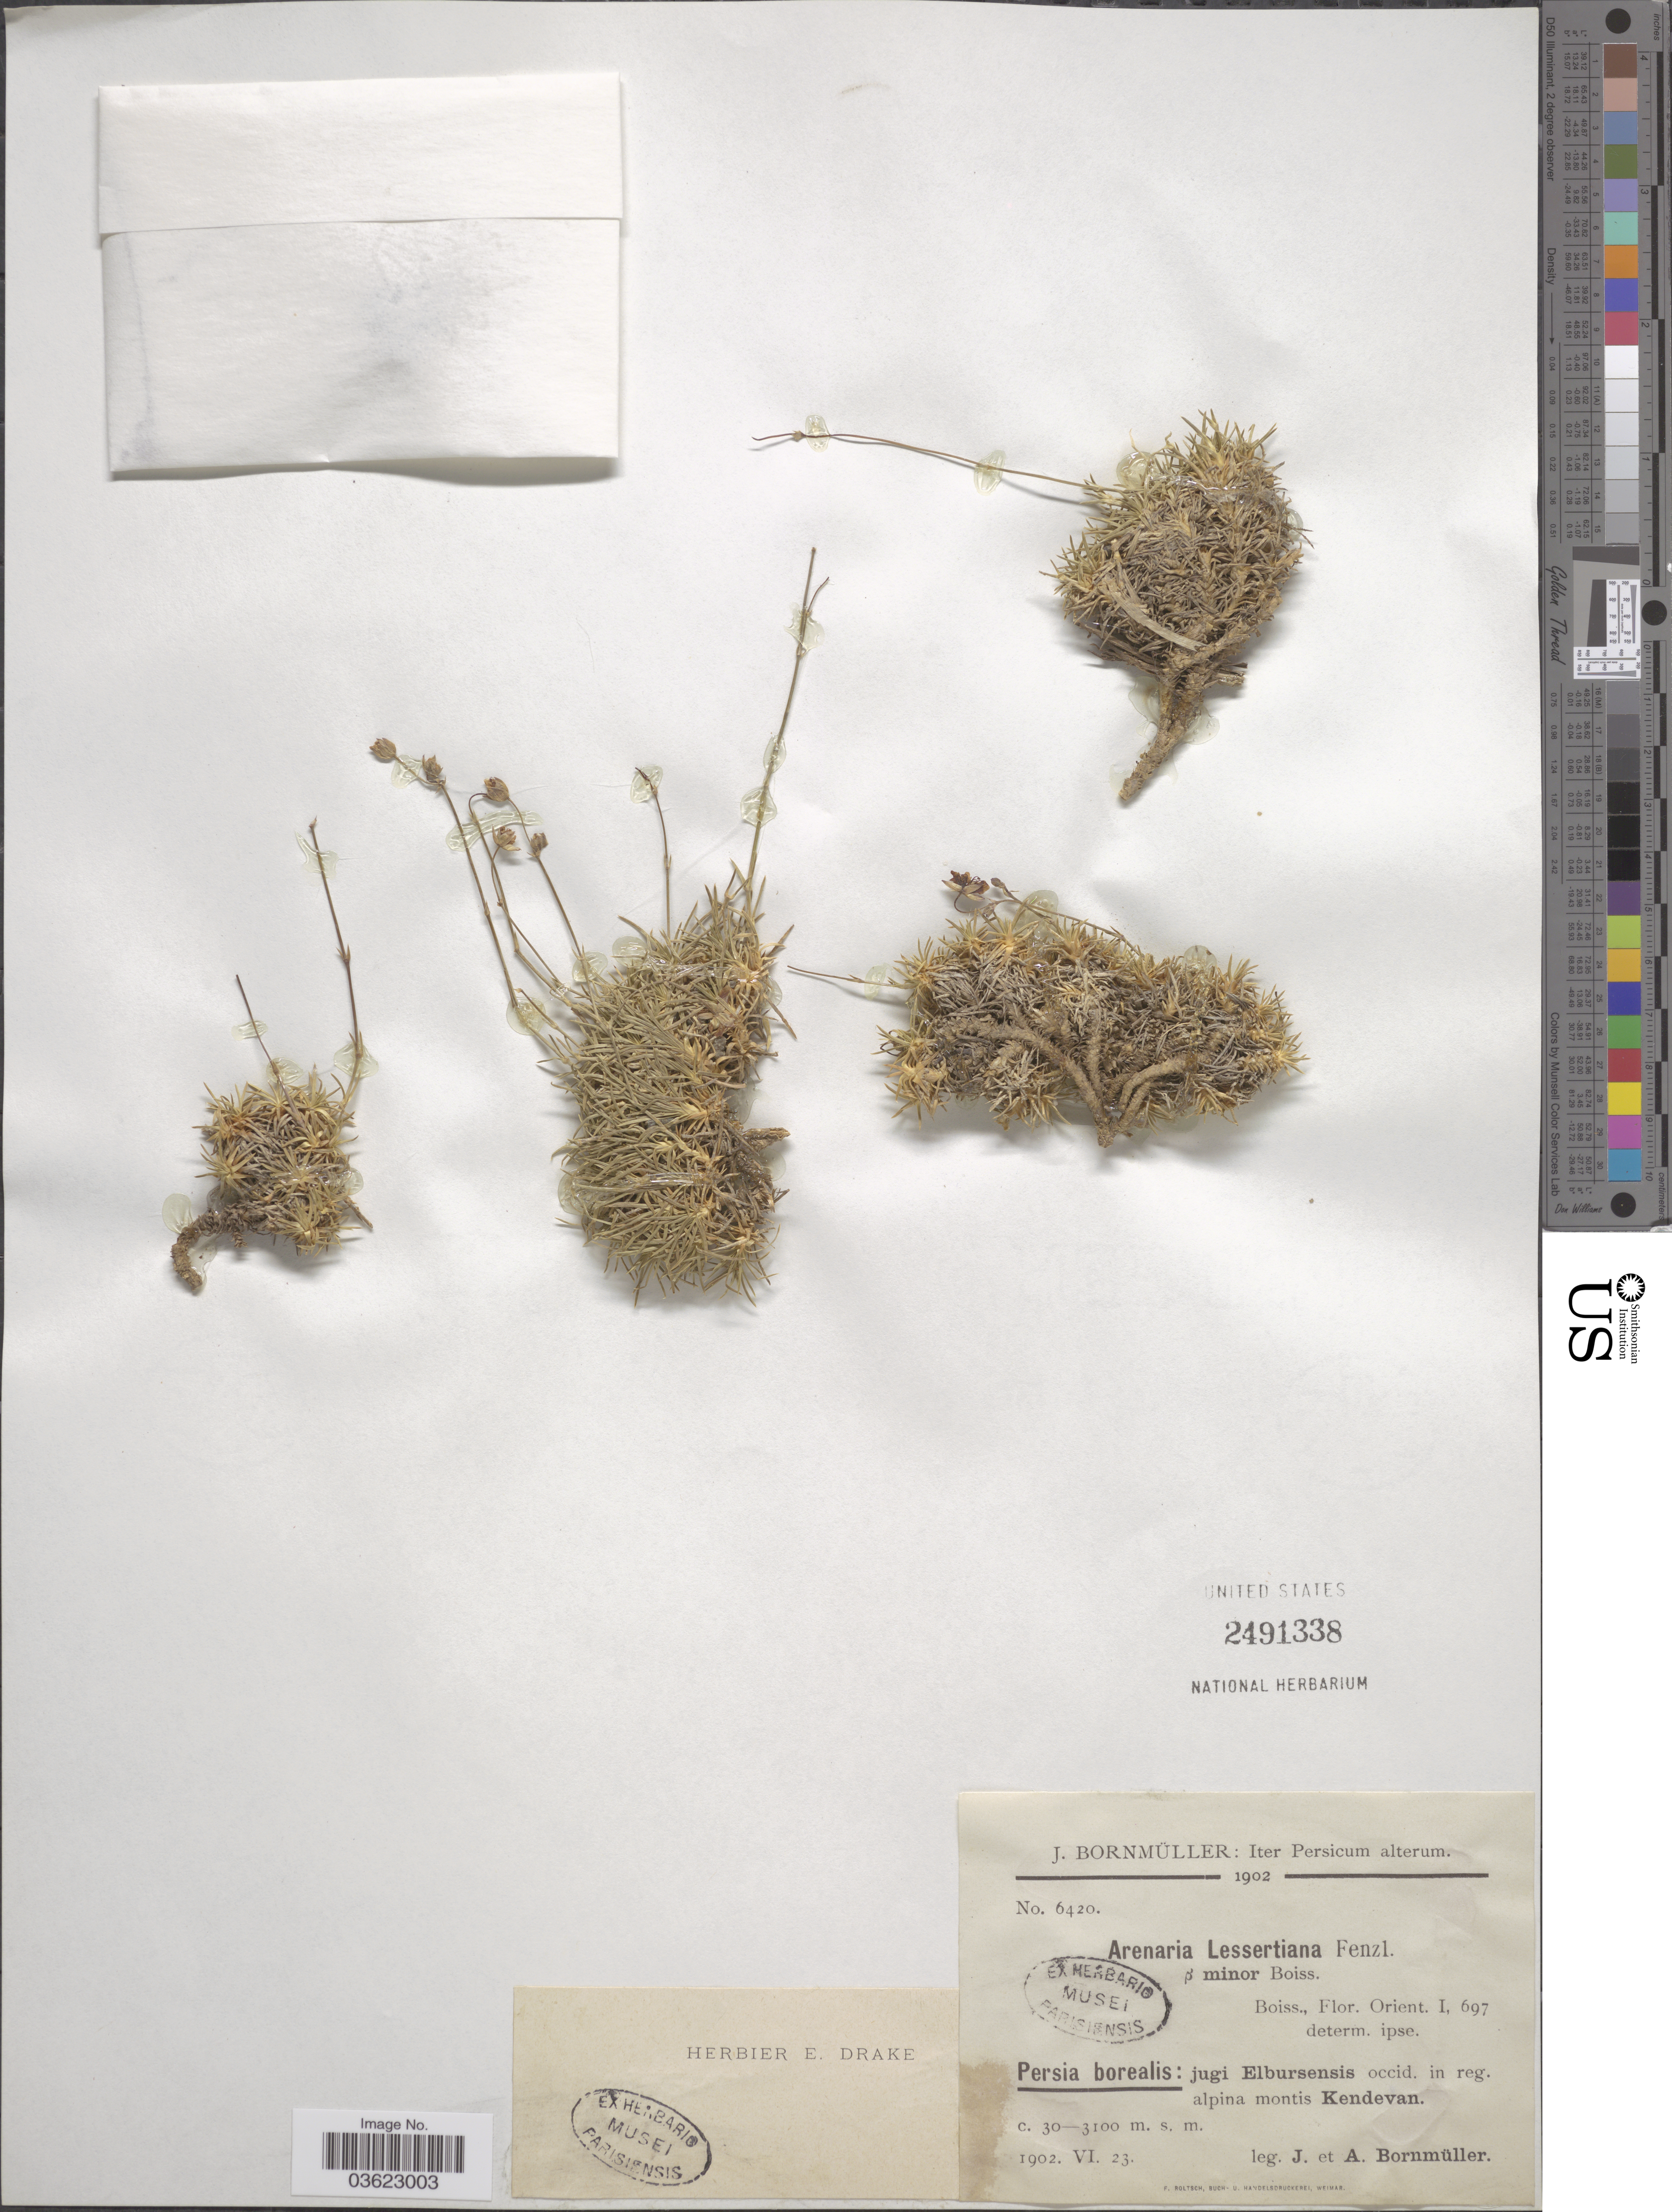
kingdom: Plantae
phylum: Tracheophyta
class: Magnoliopsida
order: Caryophyllales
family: Caryophyllaceae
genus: Eremogone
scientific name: Eremogone persica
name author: (Boiss.) Ikonn.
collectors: J. Bornmüller & A. Bornmüller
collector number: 6420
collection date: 1902-06-23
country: Iran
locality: Persia borealis: jugi Elbursensis occid. in reg. alpina montis Kendevan.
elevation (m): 3000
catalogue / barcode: US 2491338